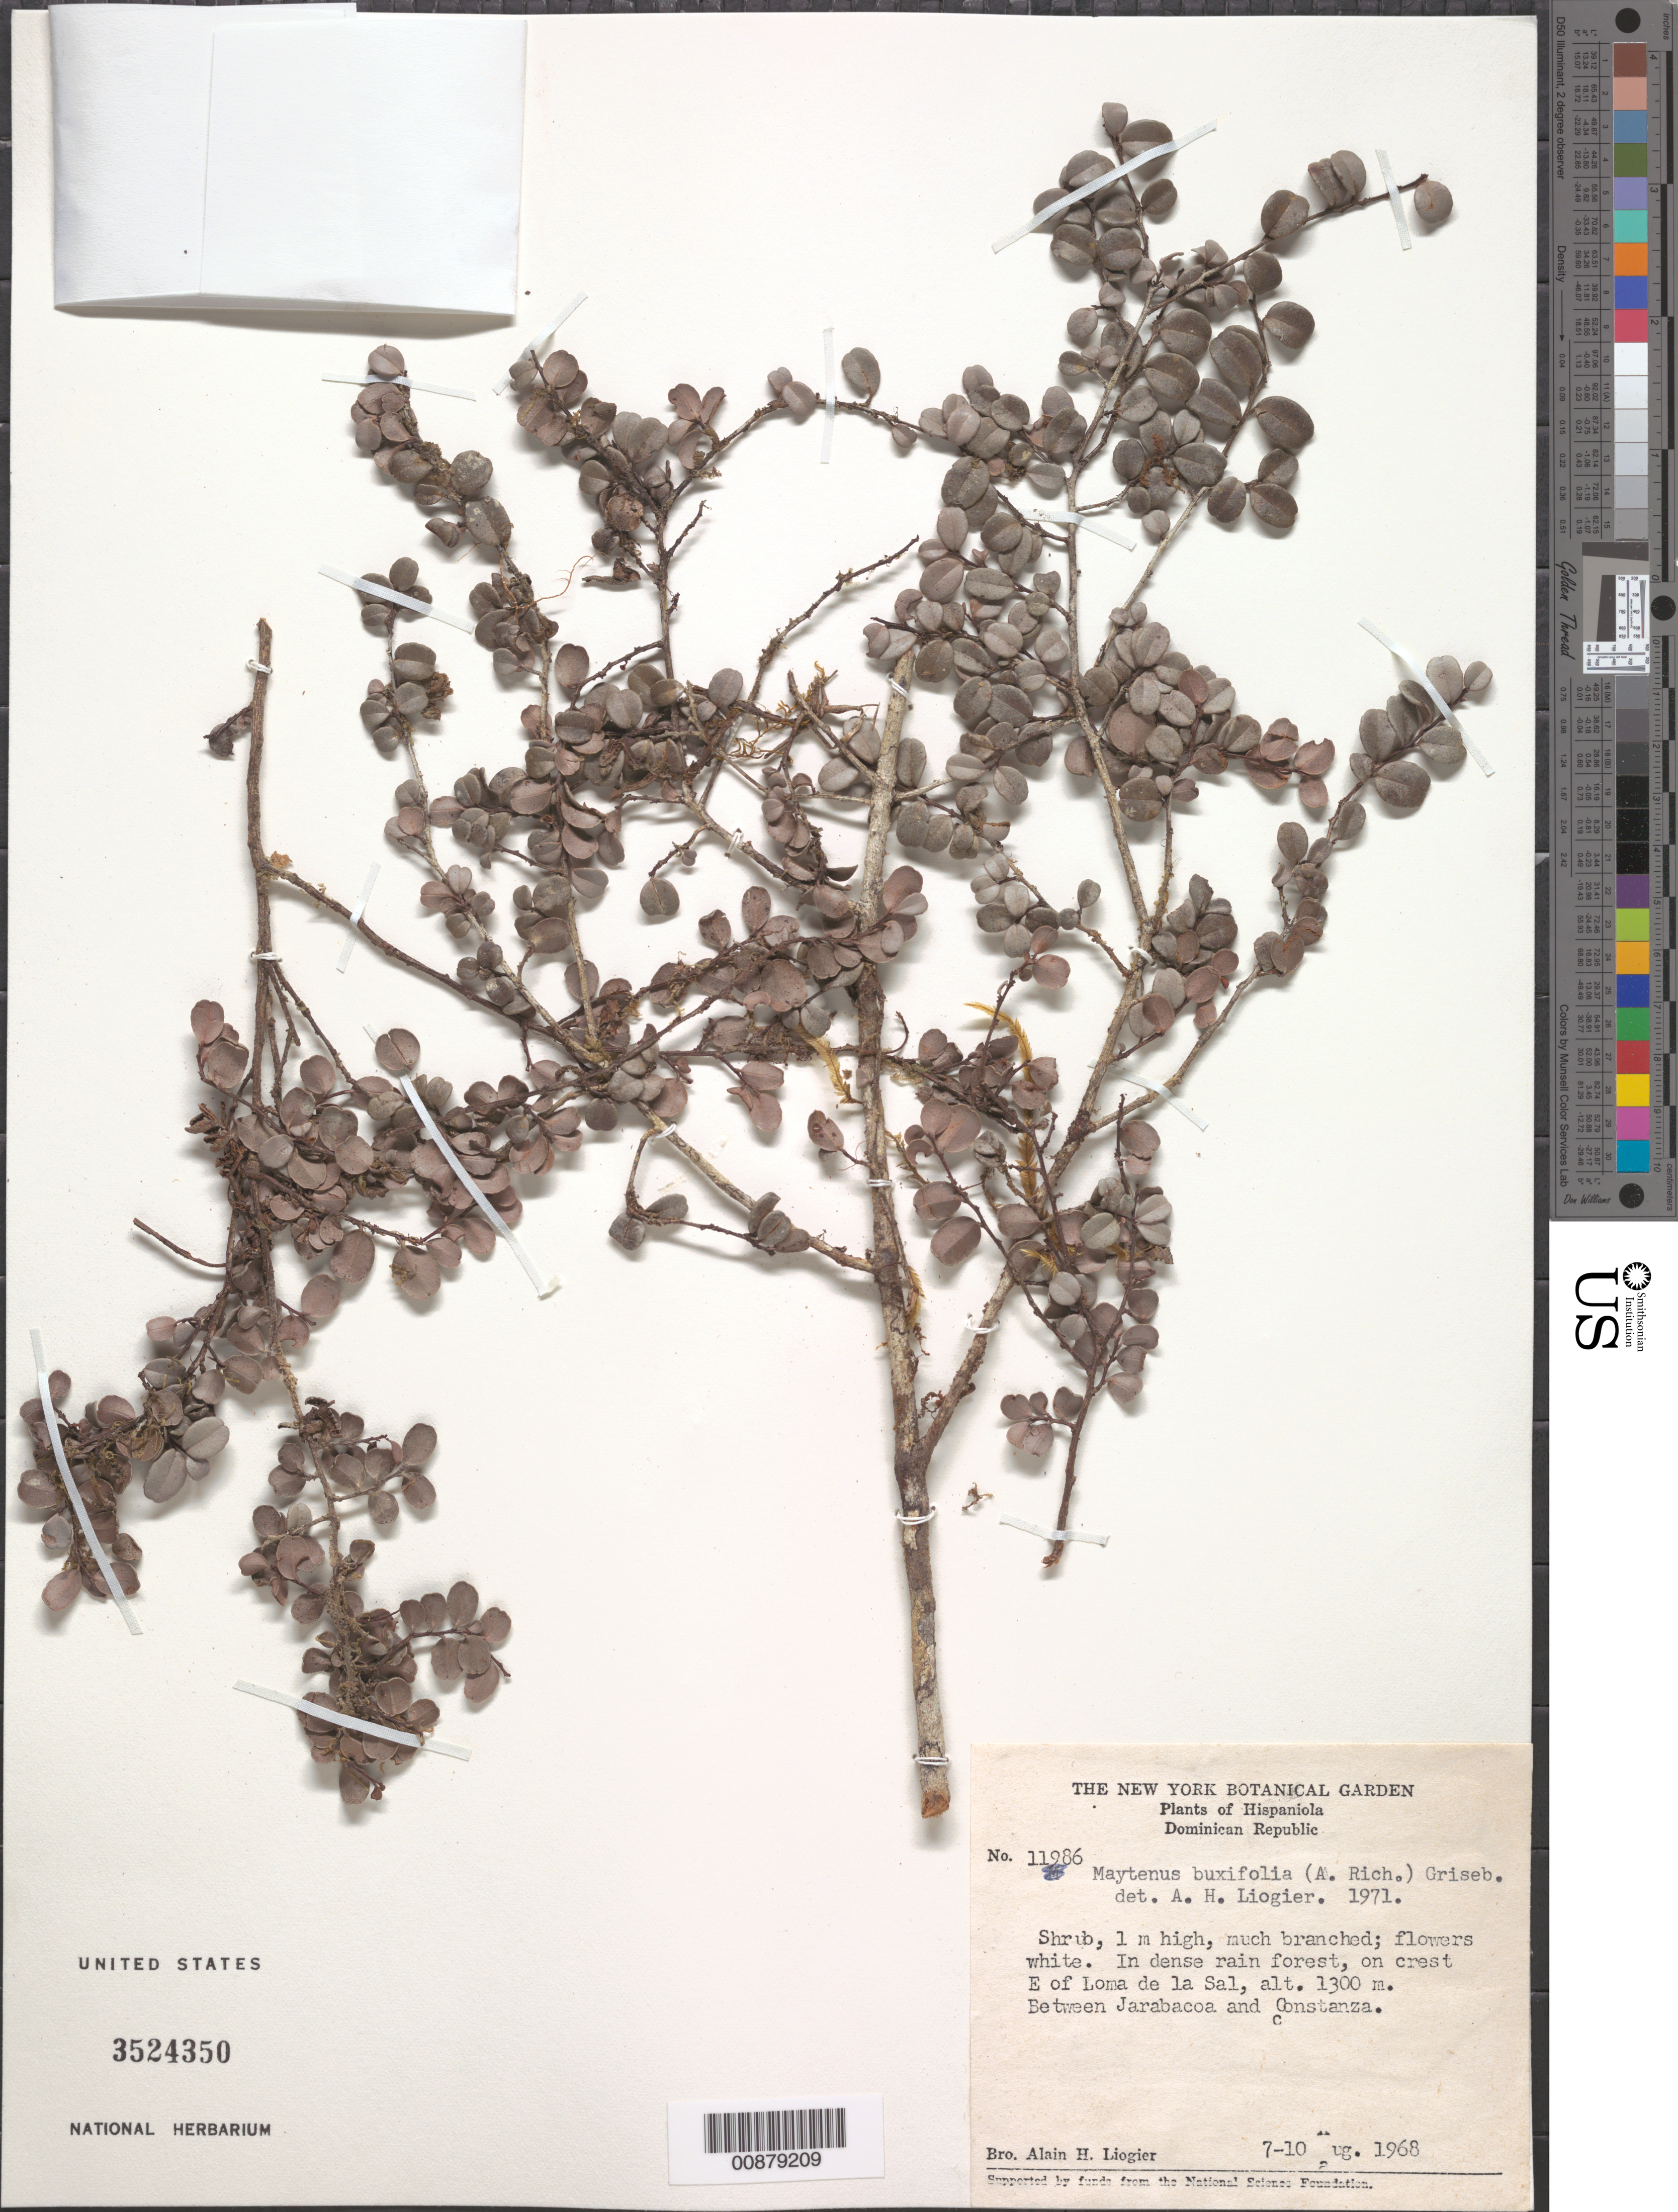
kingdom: Plantae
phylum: Tracheophyta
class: Magnoliopsida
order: Celastrales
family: Celastraceae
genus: Maytenus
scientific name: Maytenus buxifolia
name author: (A. Rich.) Griseb.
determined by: Liogier, Alain H.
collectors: A. H. Liogier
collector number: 11986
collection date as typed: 07 Aug 1968 to 10 Aug 1968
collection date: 1968-08-07/1968-08-10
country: Dominican Republic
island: Hispaniola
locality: E of Loma de la Sal, between Jarabacoa and Constanza.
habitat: In dense rainforest on crest.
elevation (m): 1300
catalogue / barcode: US 3524350